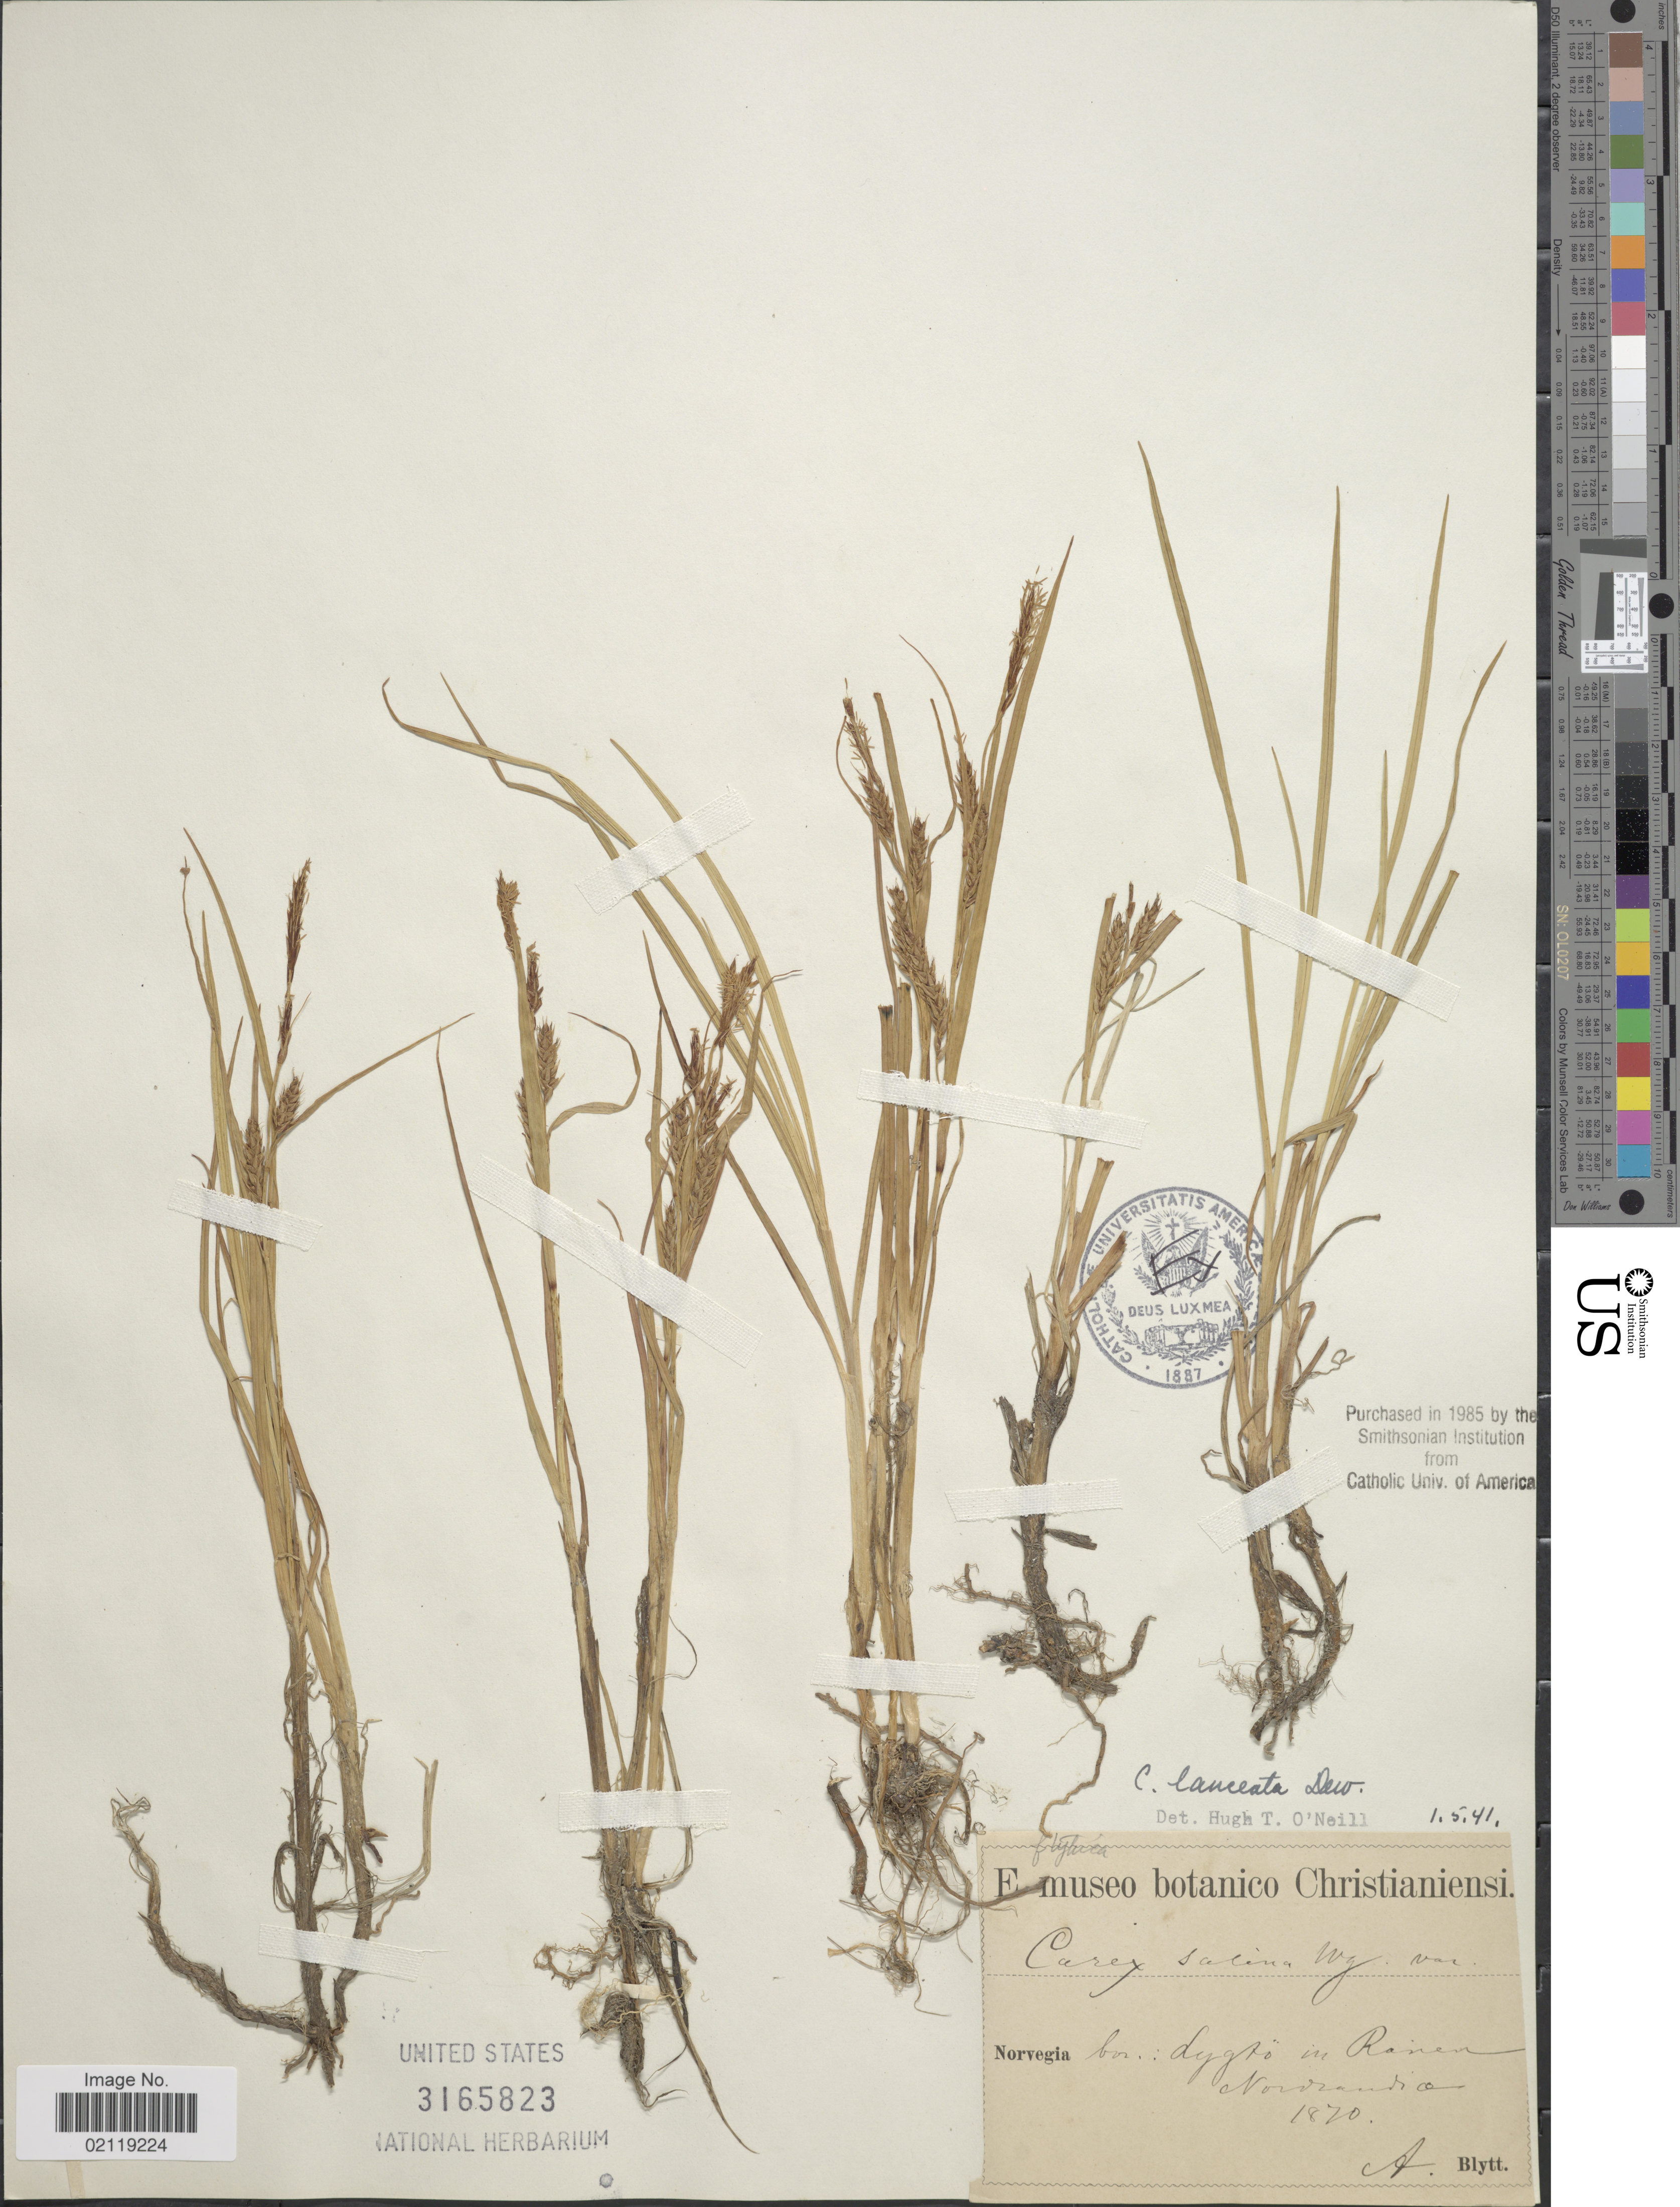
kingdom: Plantae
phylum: Tracheophyta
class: Liliopsida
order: Poales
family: Cyperaceae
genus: Carex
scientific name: Carex salina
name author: Wahlenb.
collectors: A. Blytt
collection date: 1870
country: Norway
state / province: Nordland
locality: Norvegia bor.: Lyngbø in Ranen Nordlandia.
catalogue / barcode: US 3165823